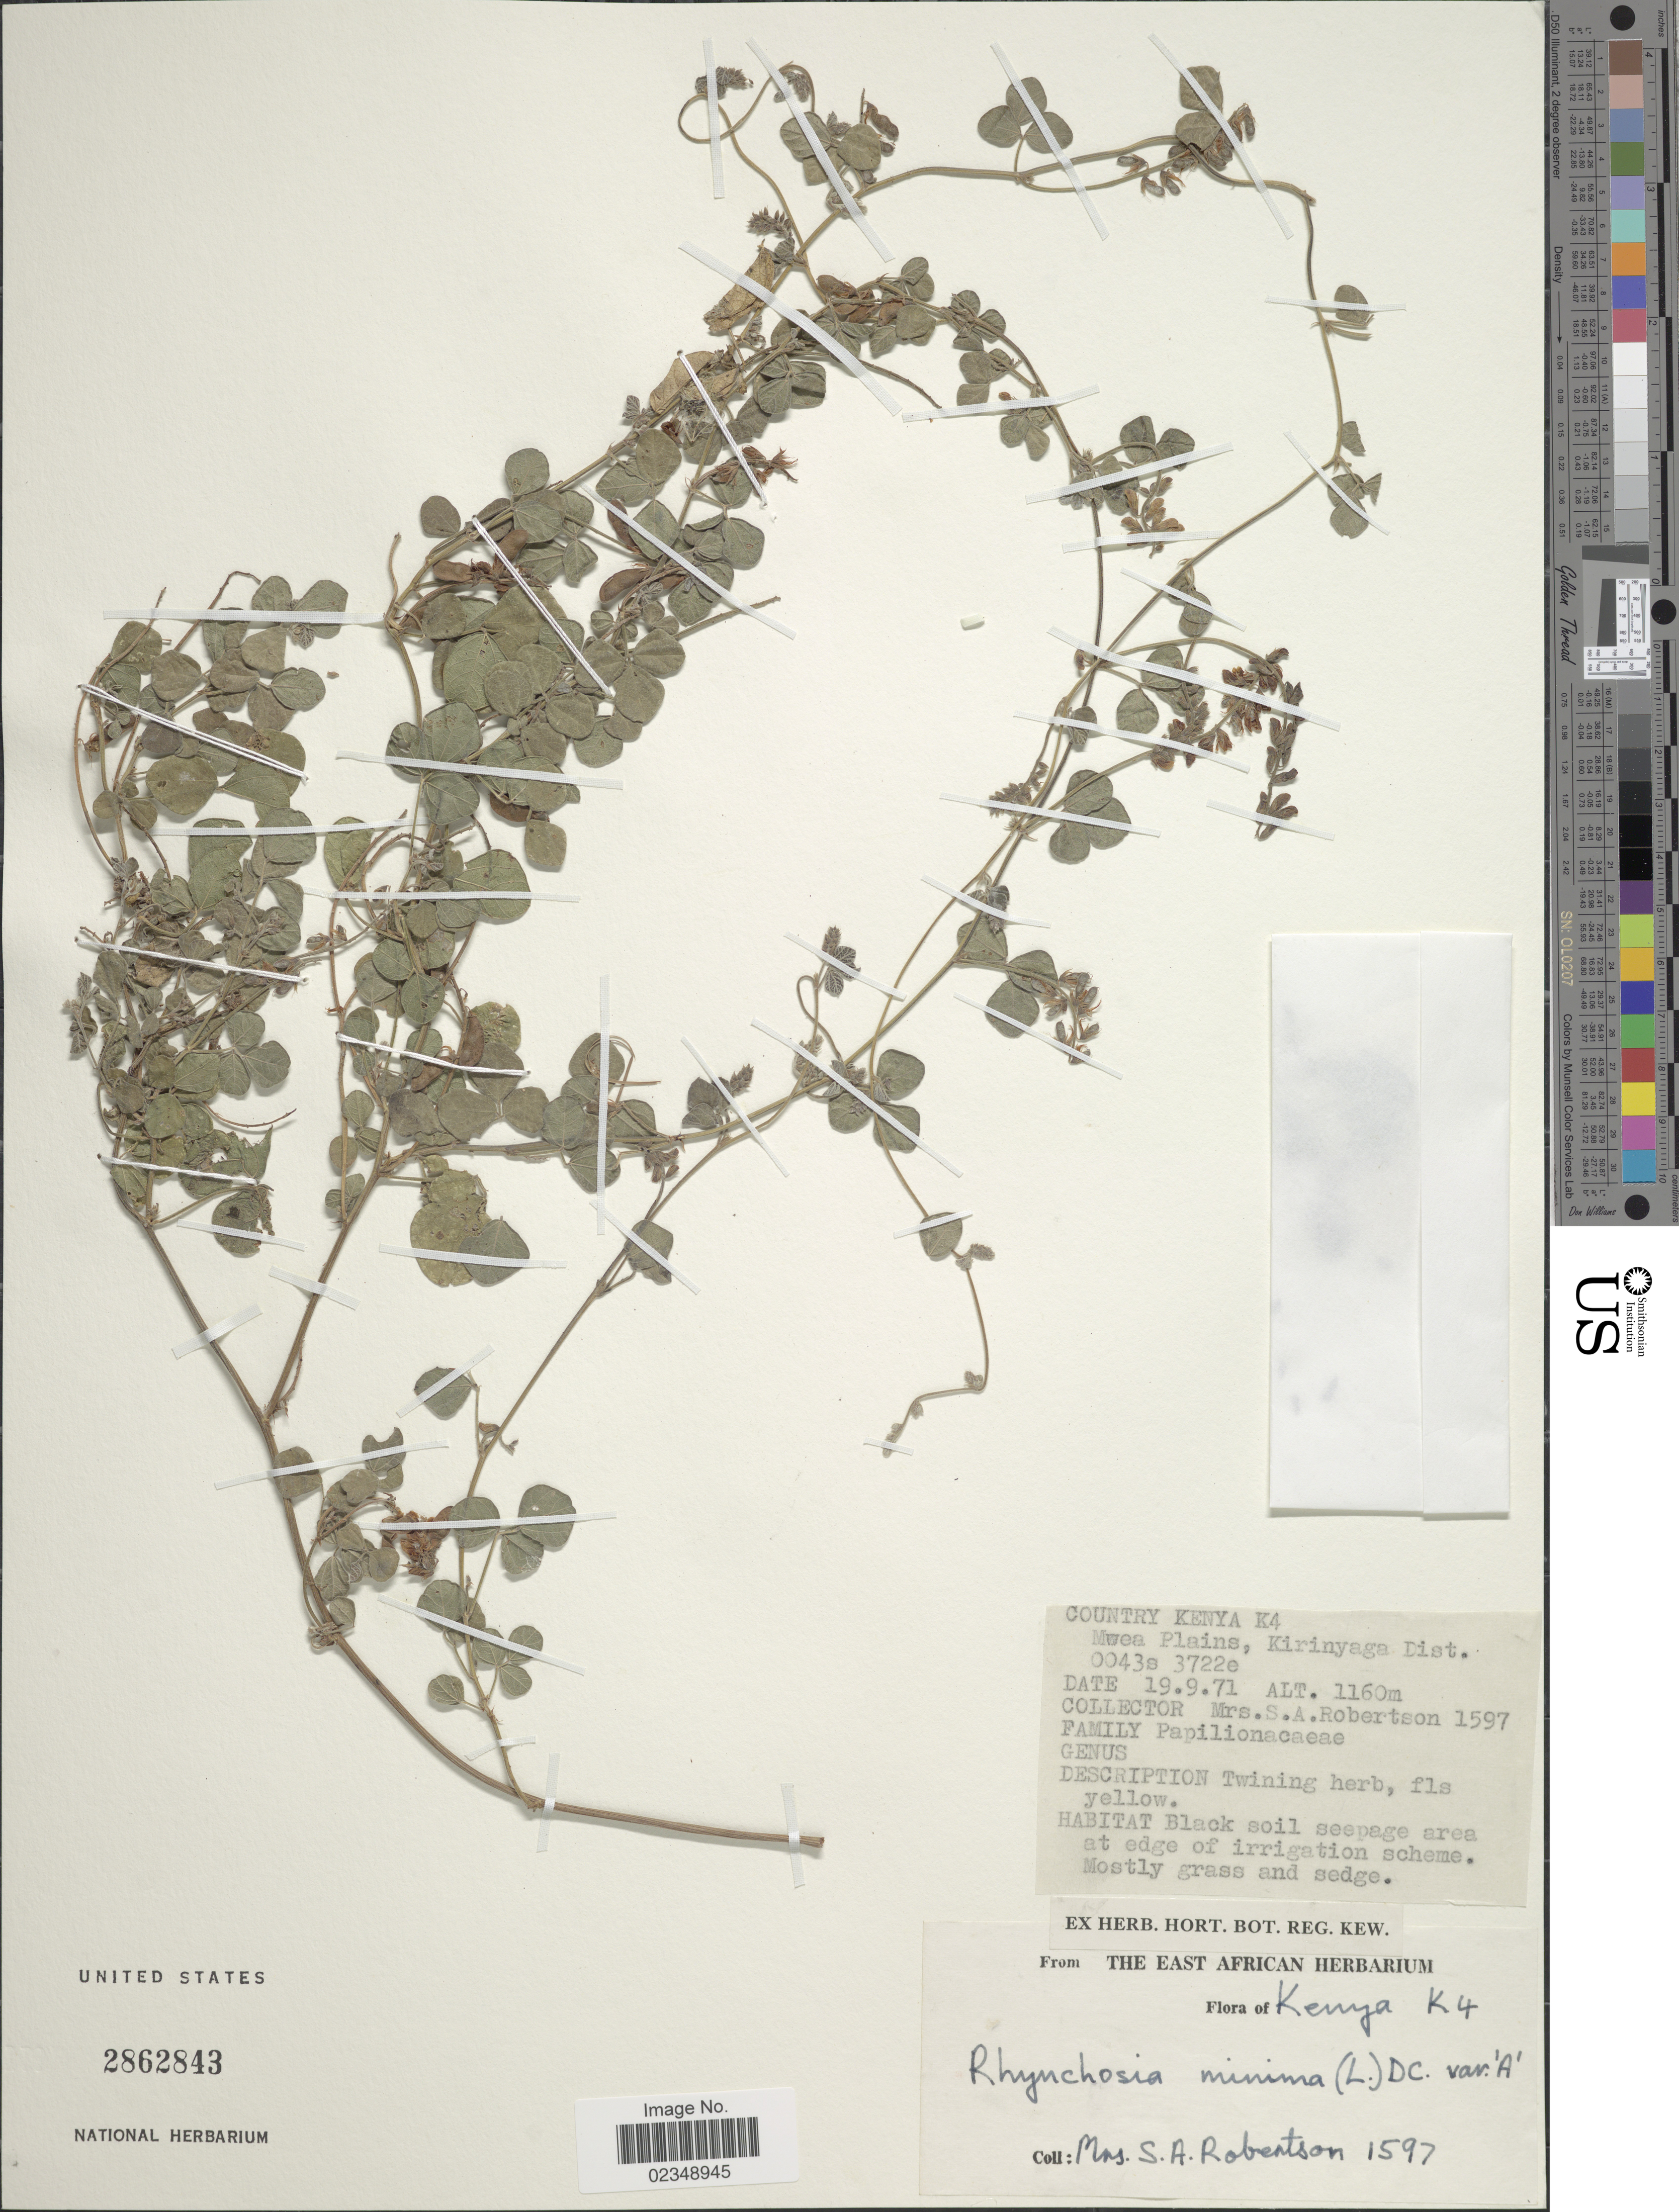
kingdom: Plantae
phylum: Tracheophyta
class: Magnoliopsida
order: Fabales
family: Fabaceae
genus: Rhynchosia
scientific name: Rhynchosia minima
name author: (L.) DC.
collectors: S. Robertson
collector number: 1597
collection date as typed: Transcribed d/m/y: 19/9/71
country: Kenya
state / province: Kirinyaga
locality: Mwea [interpreted] Plains, K4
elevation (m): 1160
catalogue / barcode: US 2862843